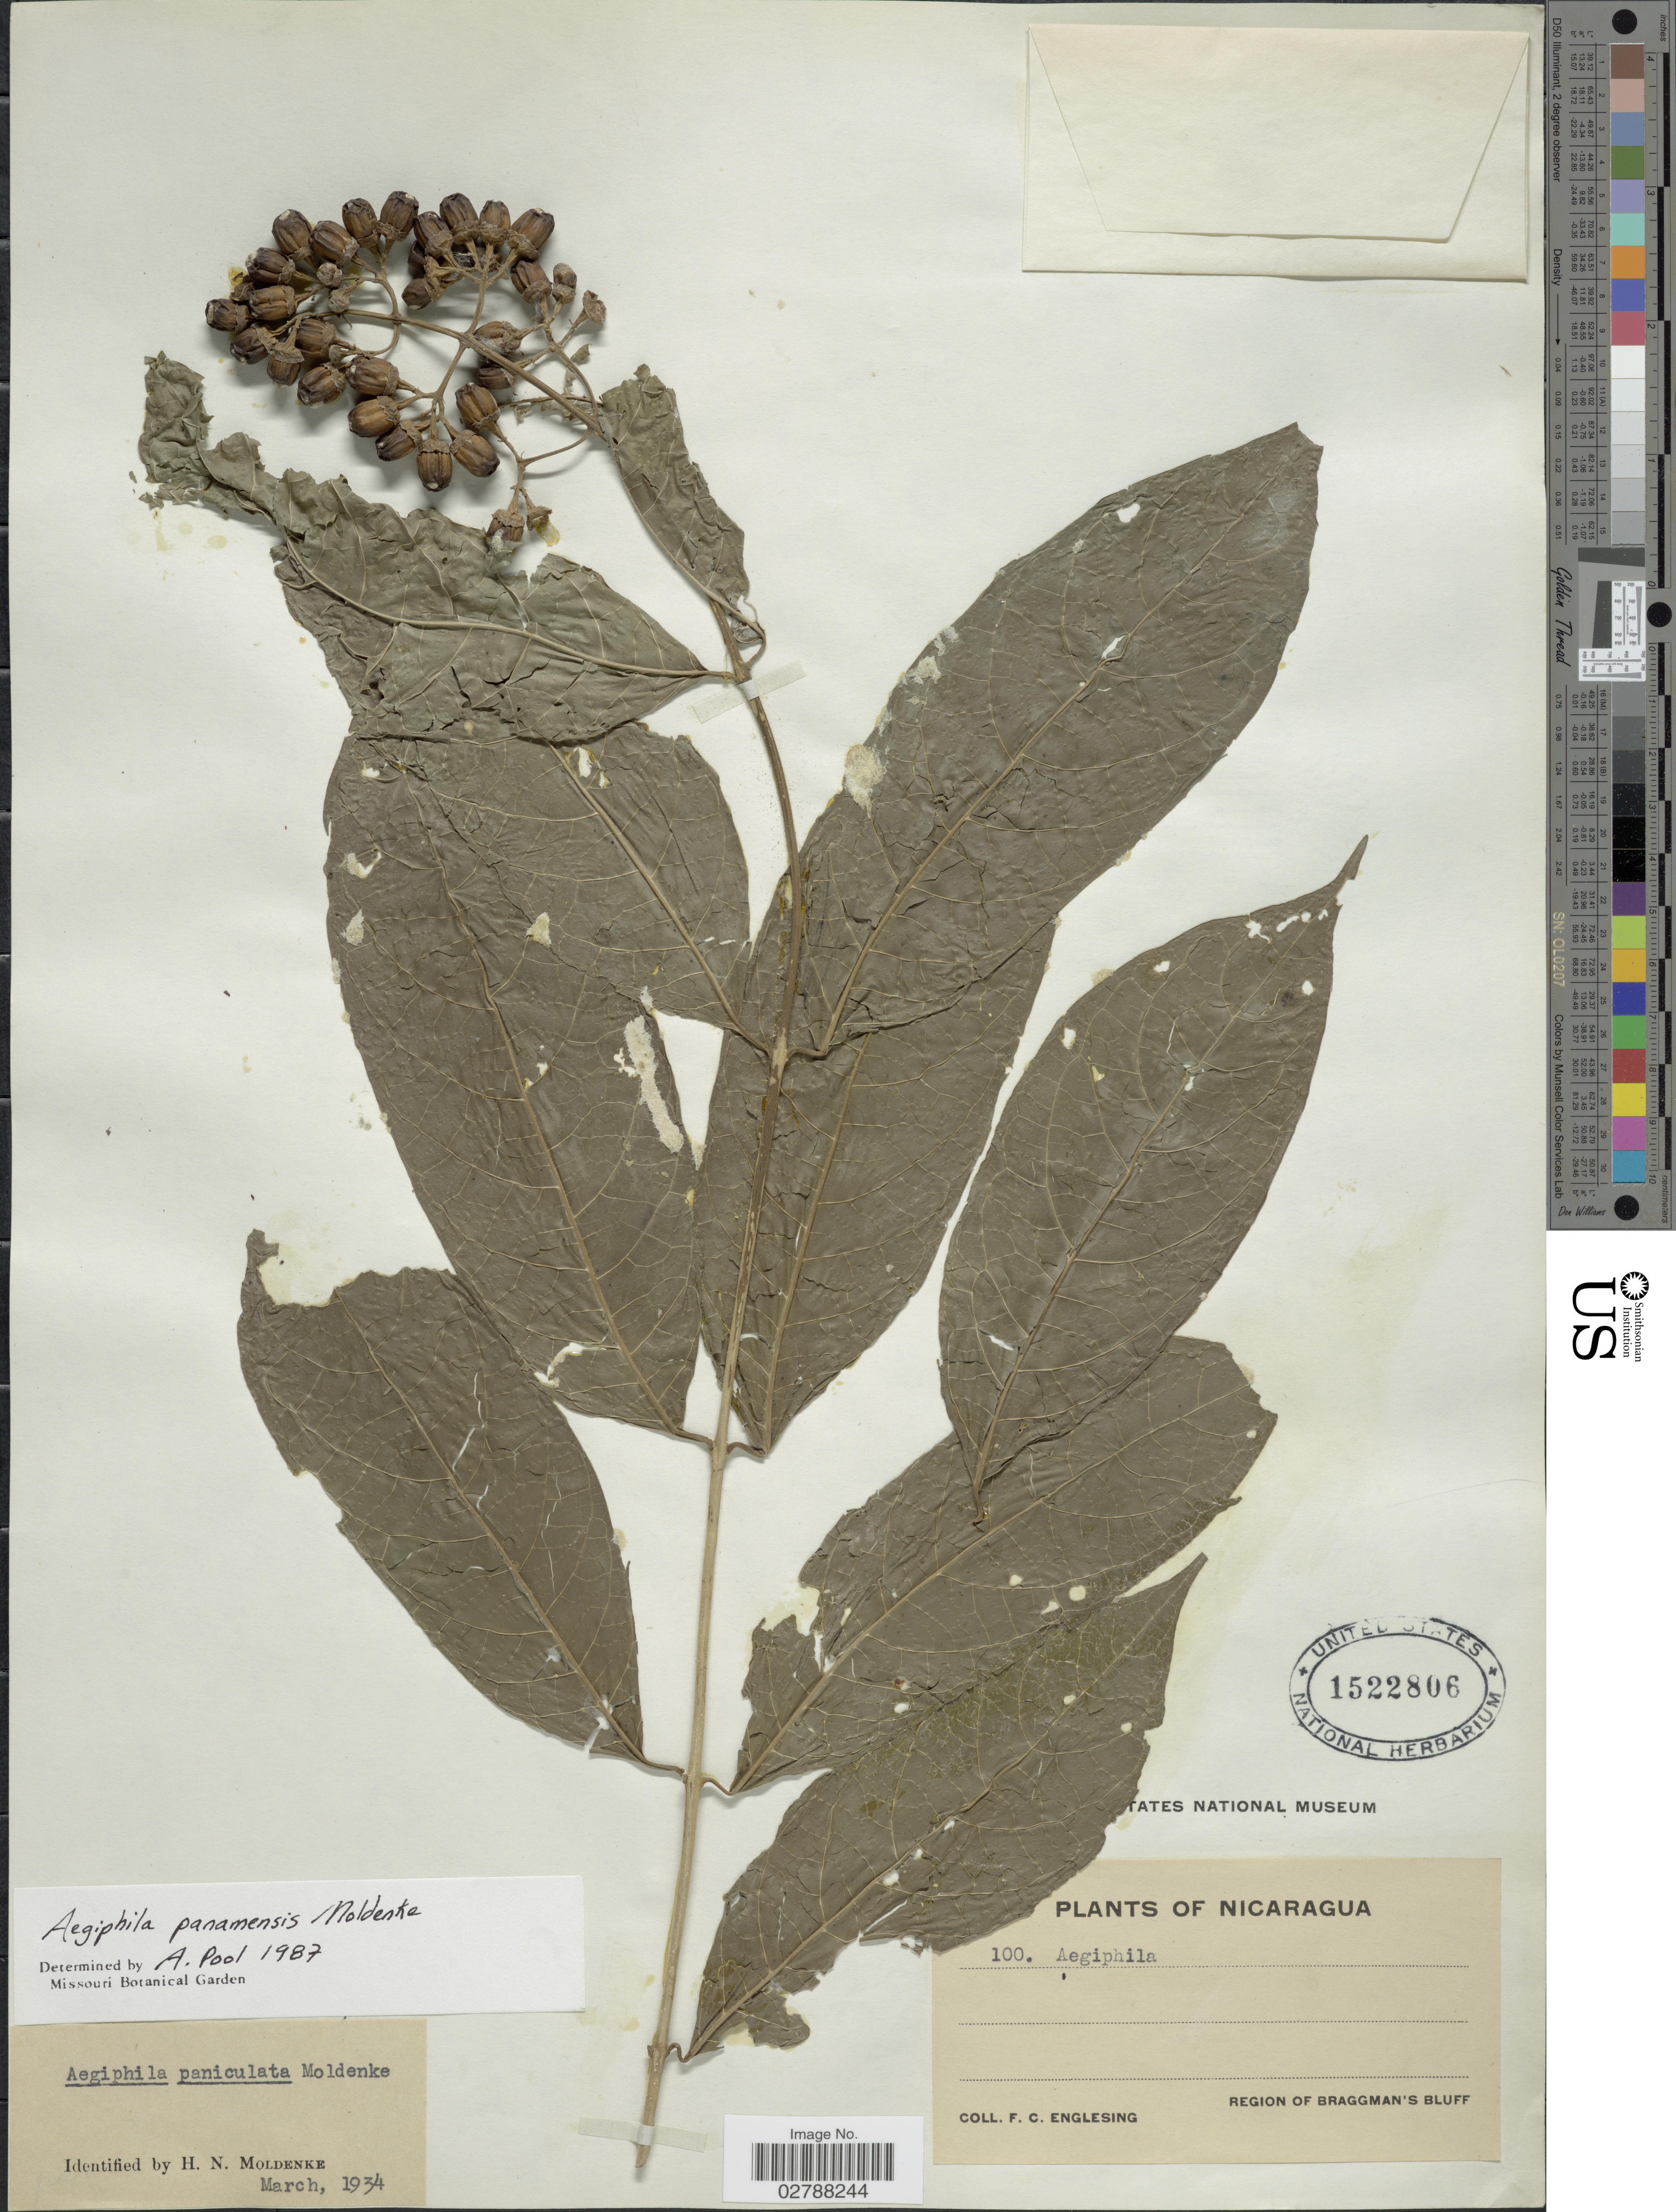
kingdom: Plantae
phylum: Tracheophyta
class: Magnoliopsida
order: Lamiales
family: Lamiaceae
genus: Aegiphila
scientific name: Aegiphila panamensis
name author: Moldenke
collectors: F. Englesing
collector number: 100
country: Nicaragua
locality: Region of Braggman's Bluff.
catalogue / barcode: US 1522806